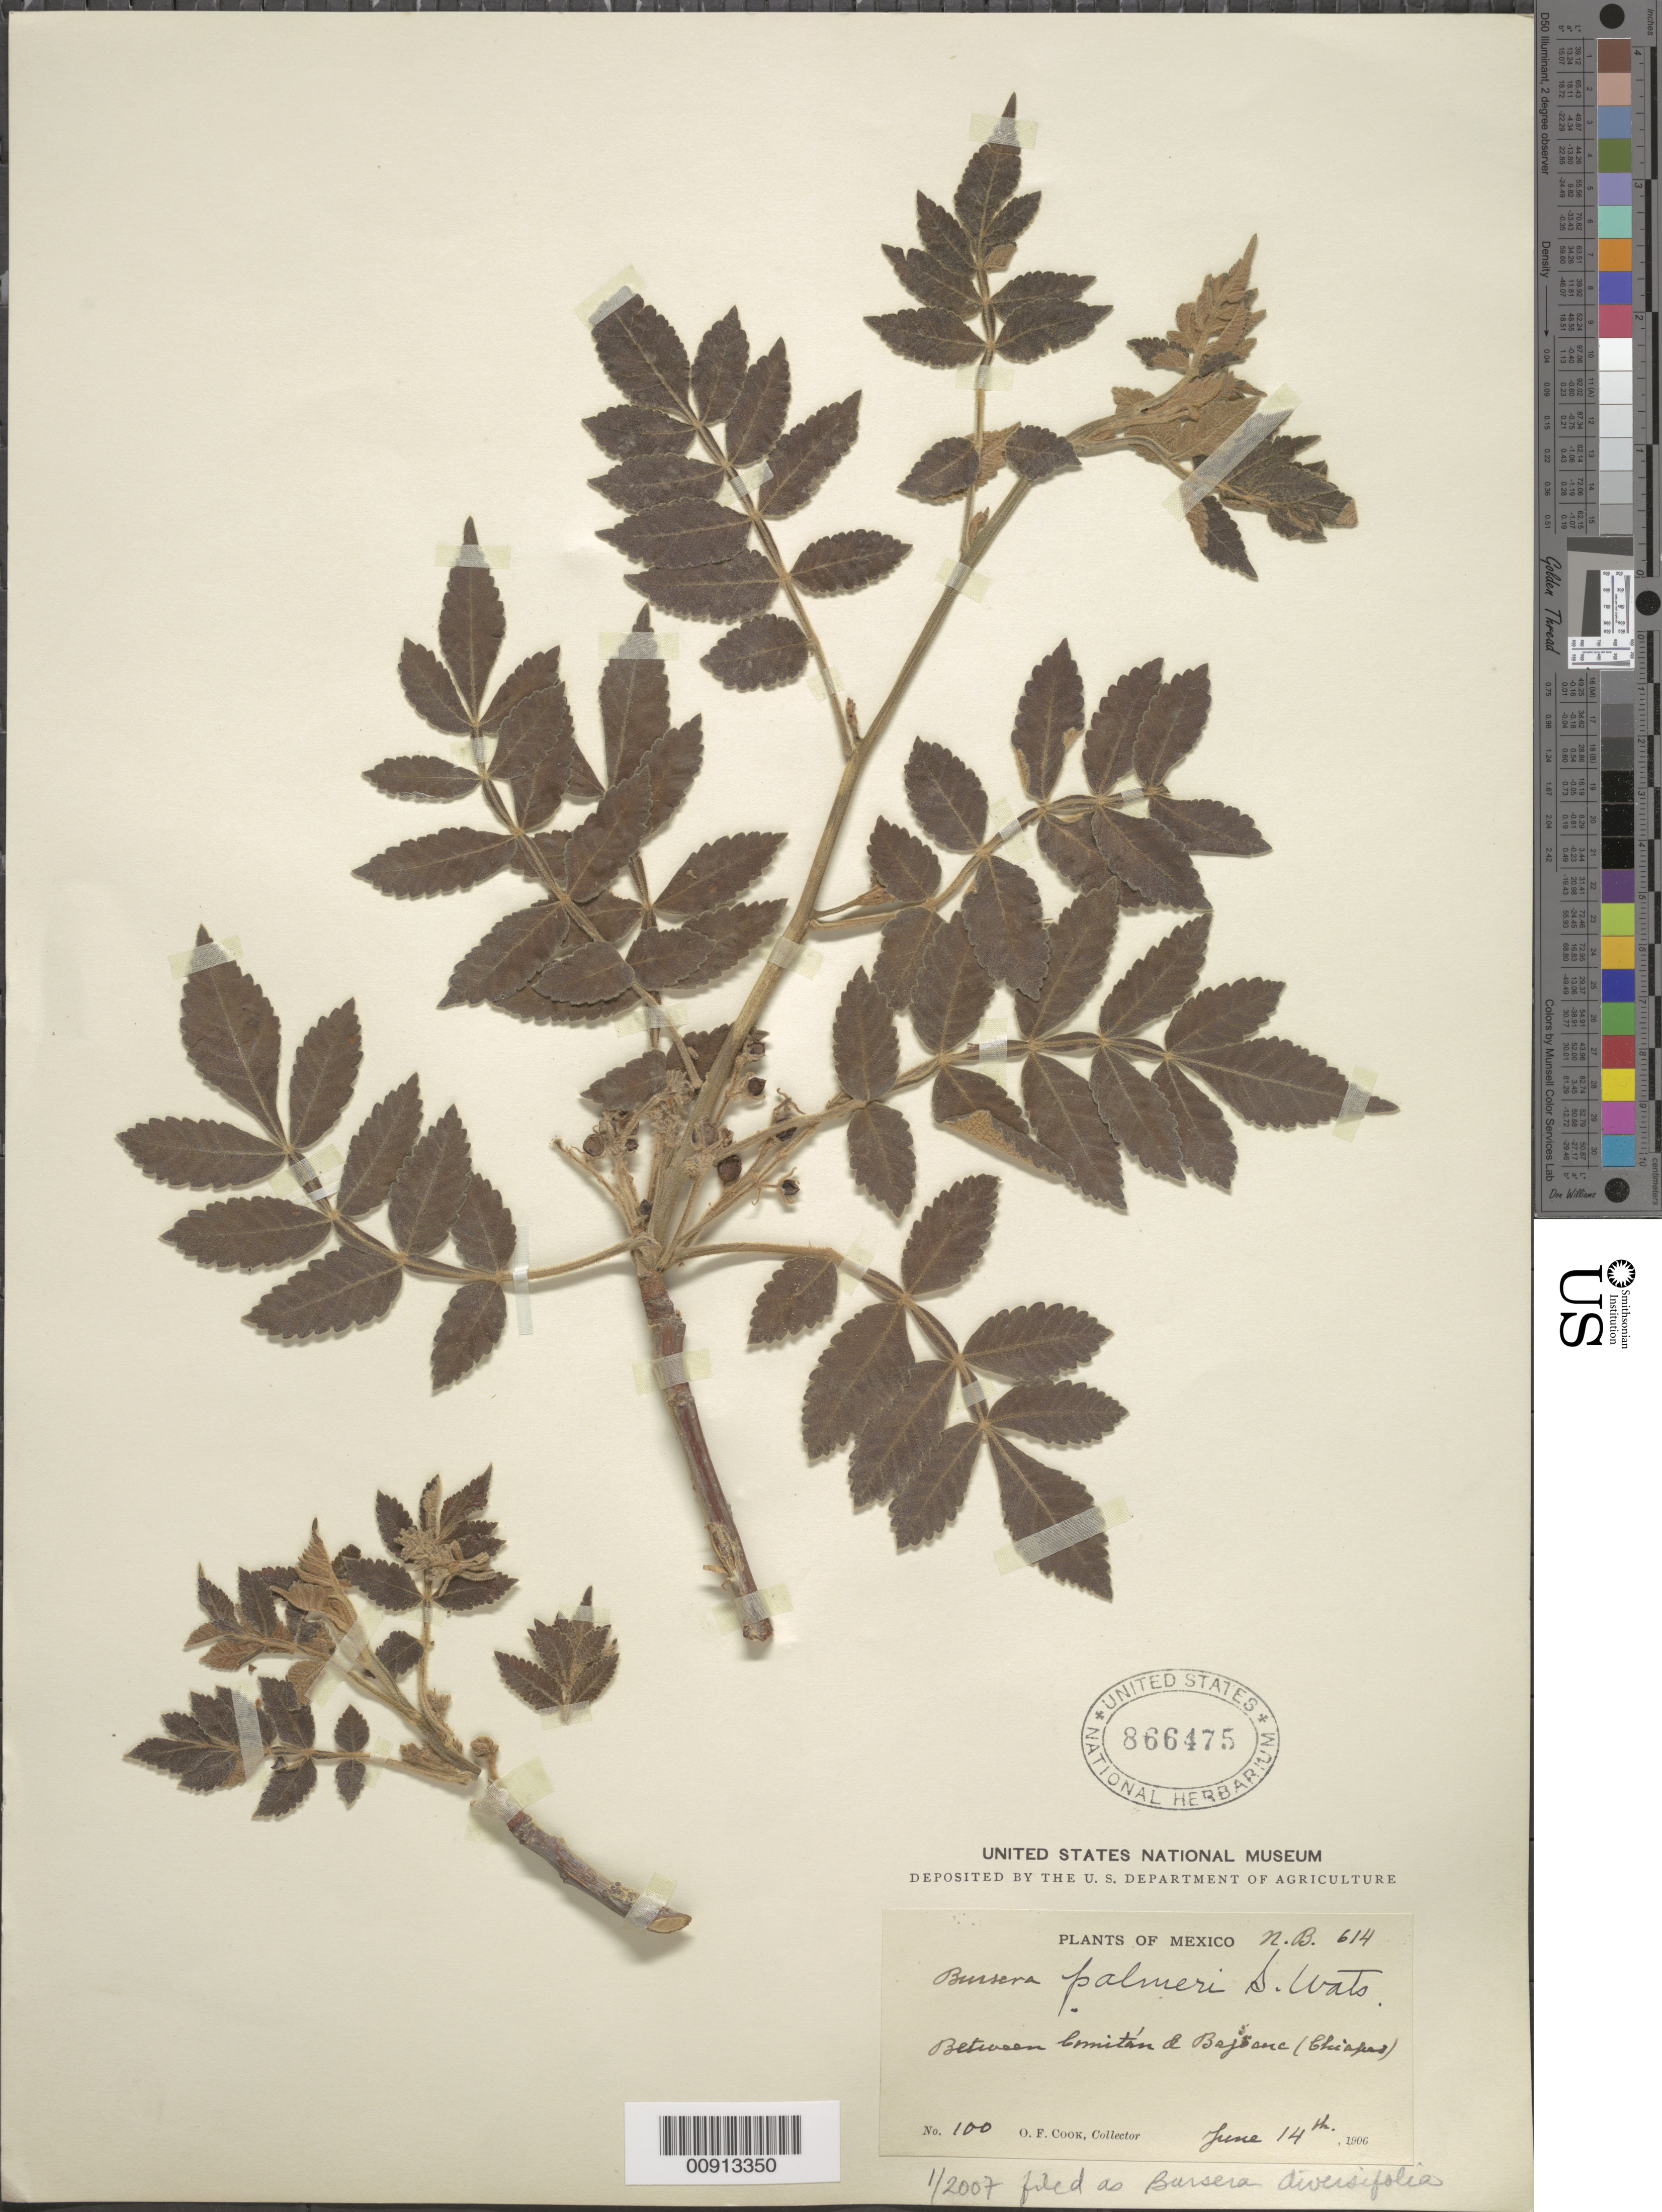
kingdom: Plantae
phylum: Tracheophyta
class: Magnoliopsida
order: Sapindales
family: Burseraceae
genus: Bursera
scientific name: Bursera diversifolia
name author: Rose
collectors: O. F. Cook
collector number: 100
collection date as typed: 14 Jun 1906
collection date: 1906-06-14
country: Mexico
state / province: Chiapas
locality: Between Comitán & Bajocuc (Chiapas).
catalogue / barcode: US 866475